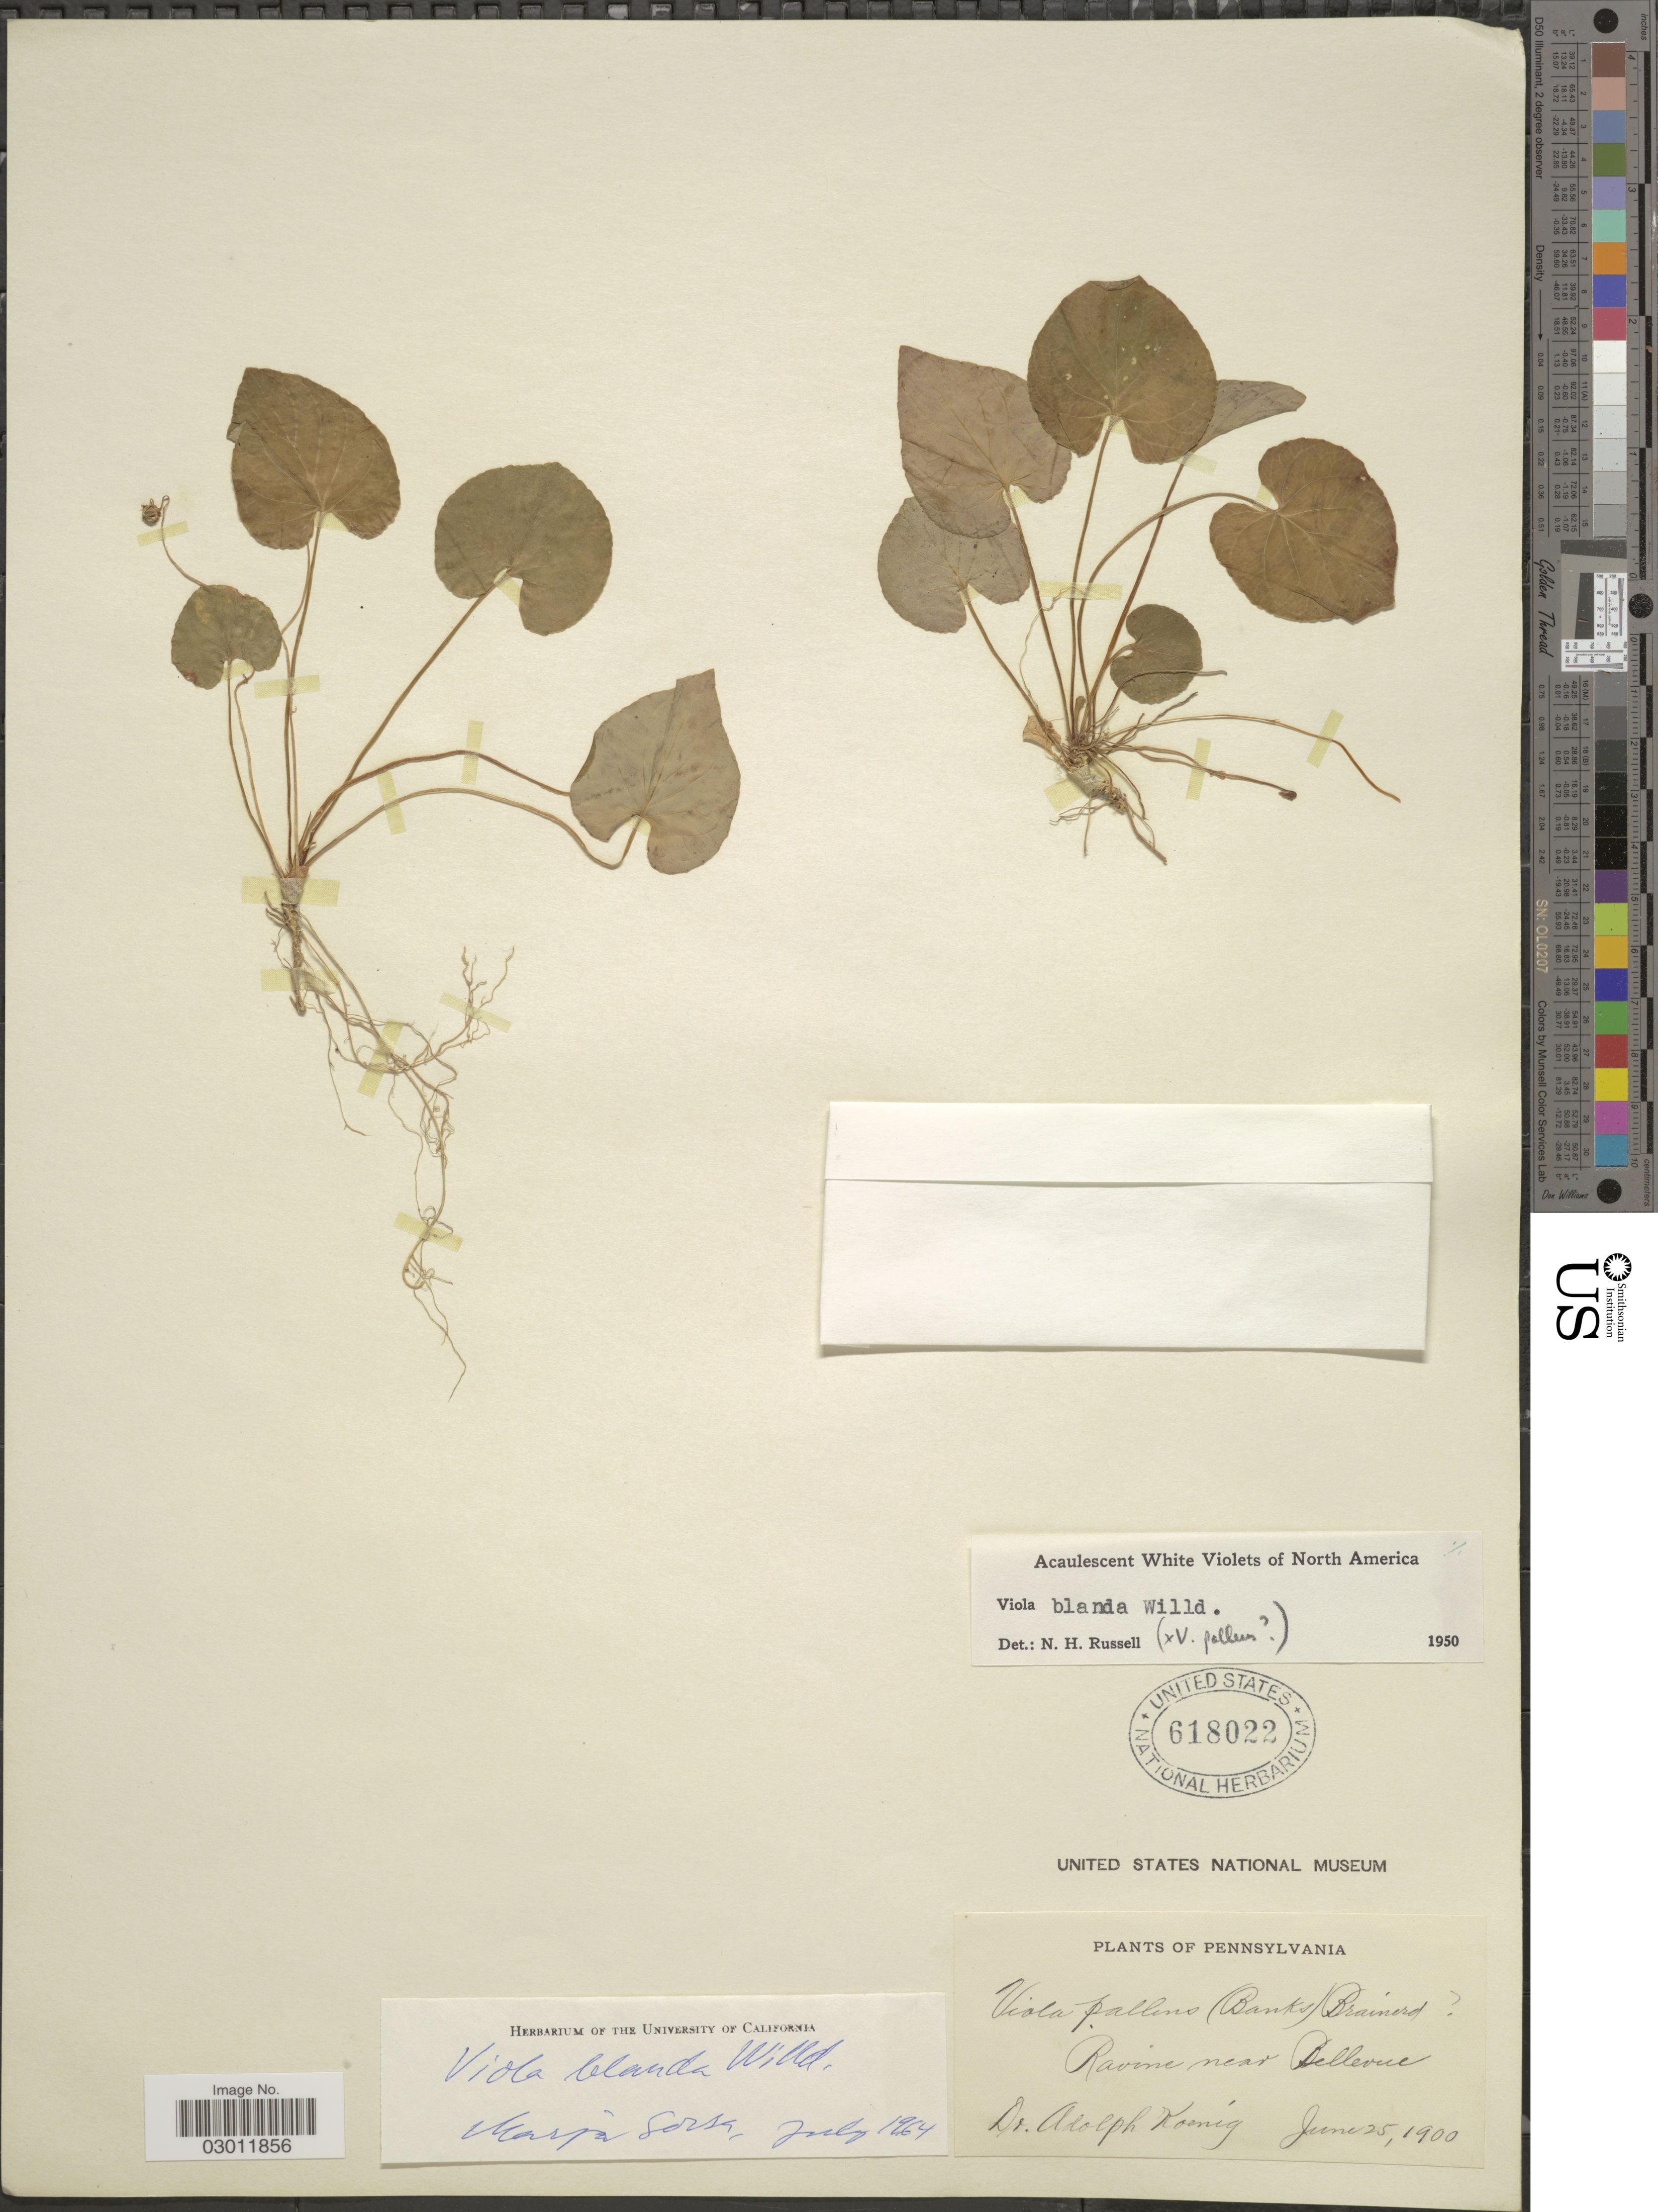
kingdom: Plantae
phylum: Tracheophyta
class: Magnoliopsida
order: Malpighiales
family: Violaceae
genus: Viola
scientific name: Viola blanda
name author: Willd.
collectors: A. Koenig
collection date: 1900-06-25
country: United States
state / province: Pennsylvania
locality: Ravine near Bellevue.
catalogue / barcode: US 618022